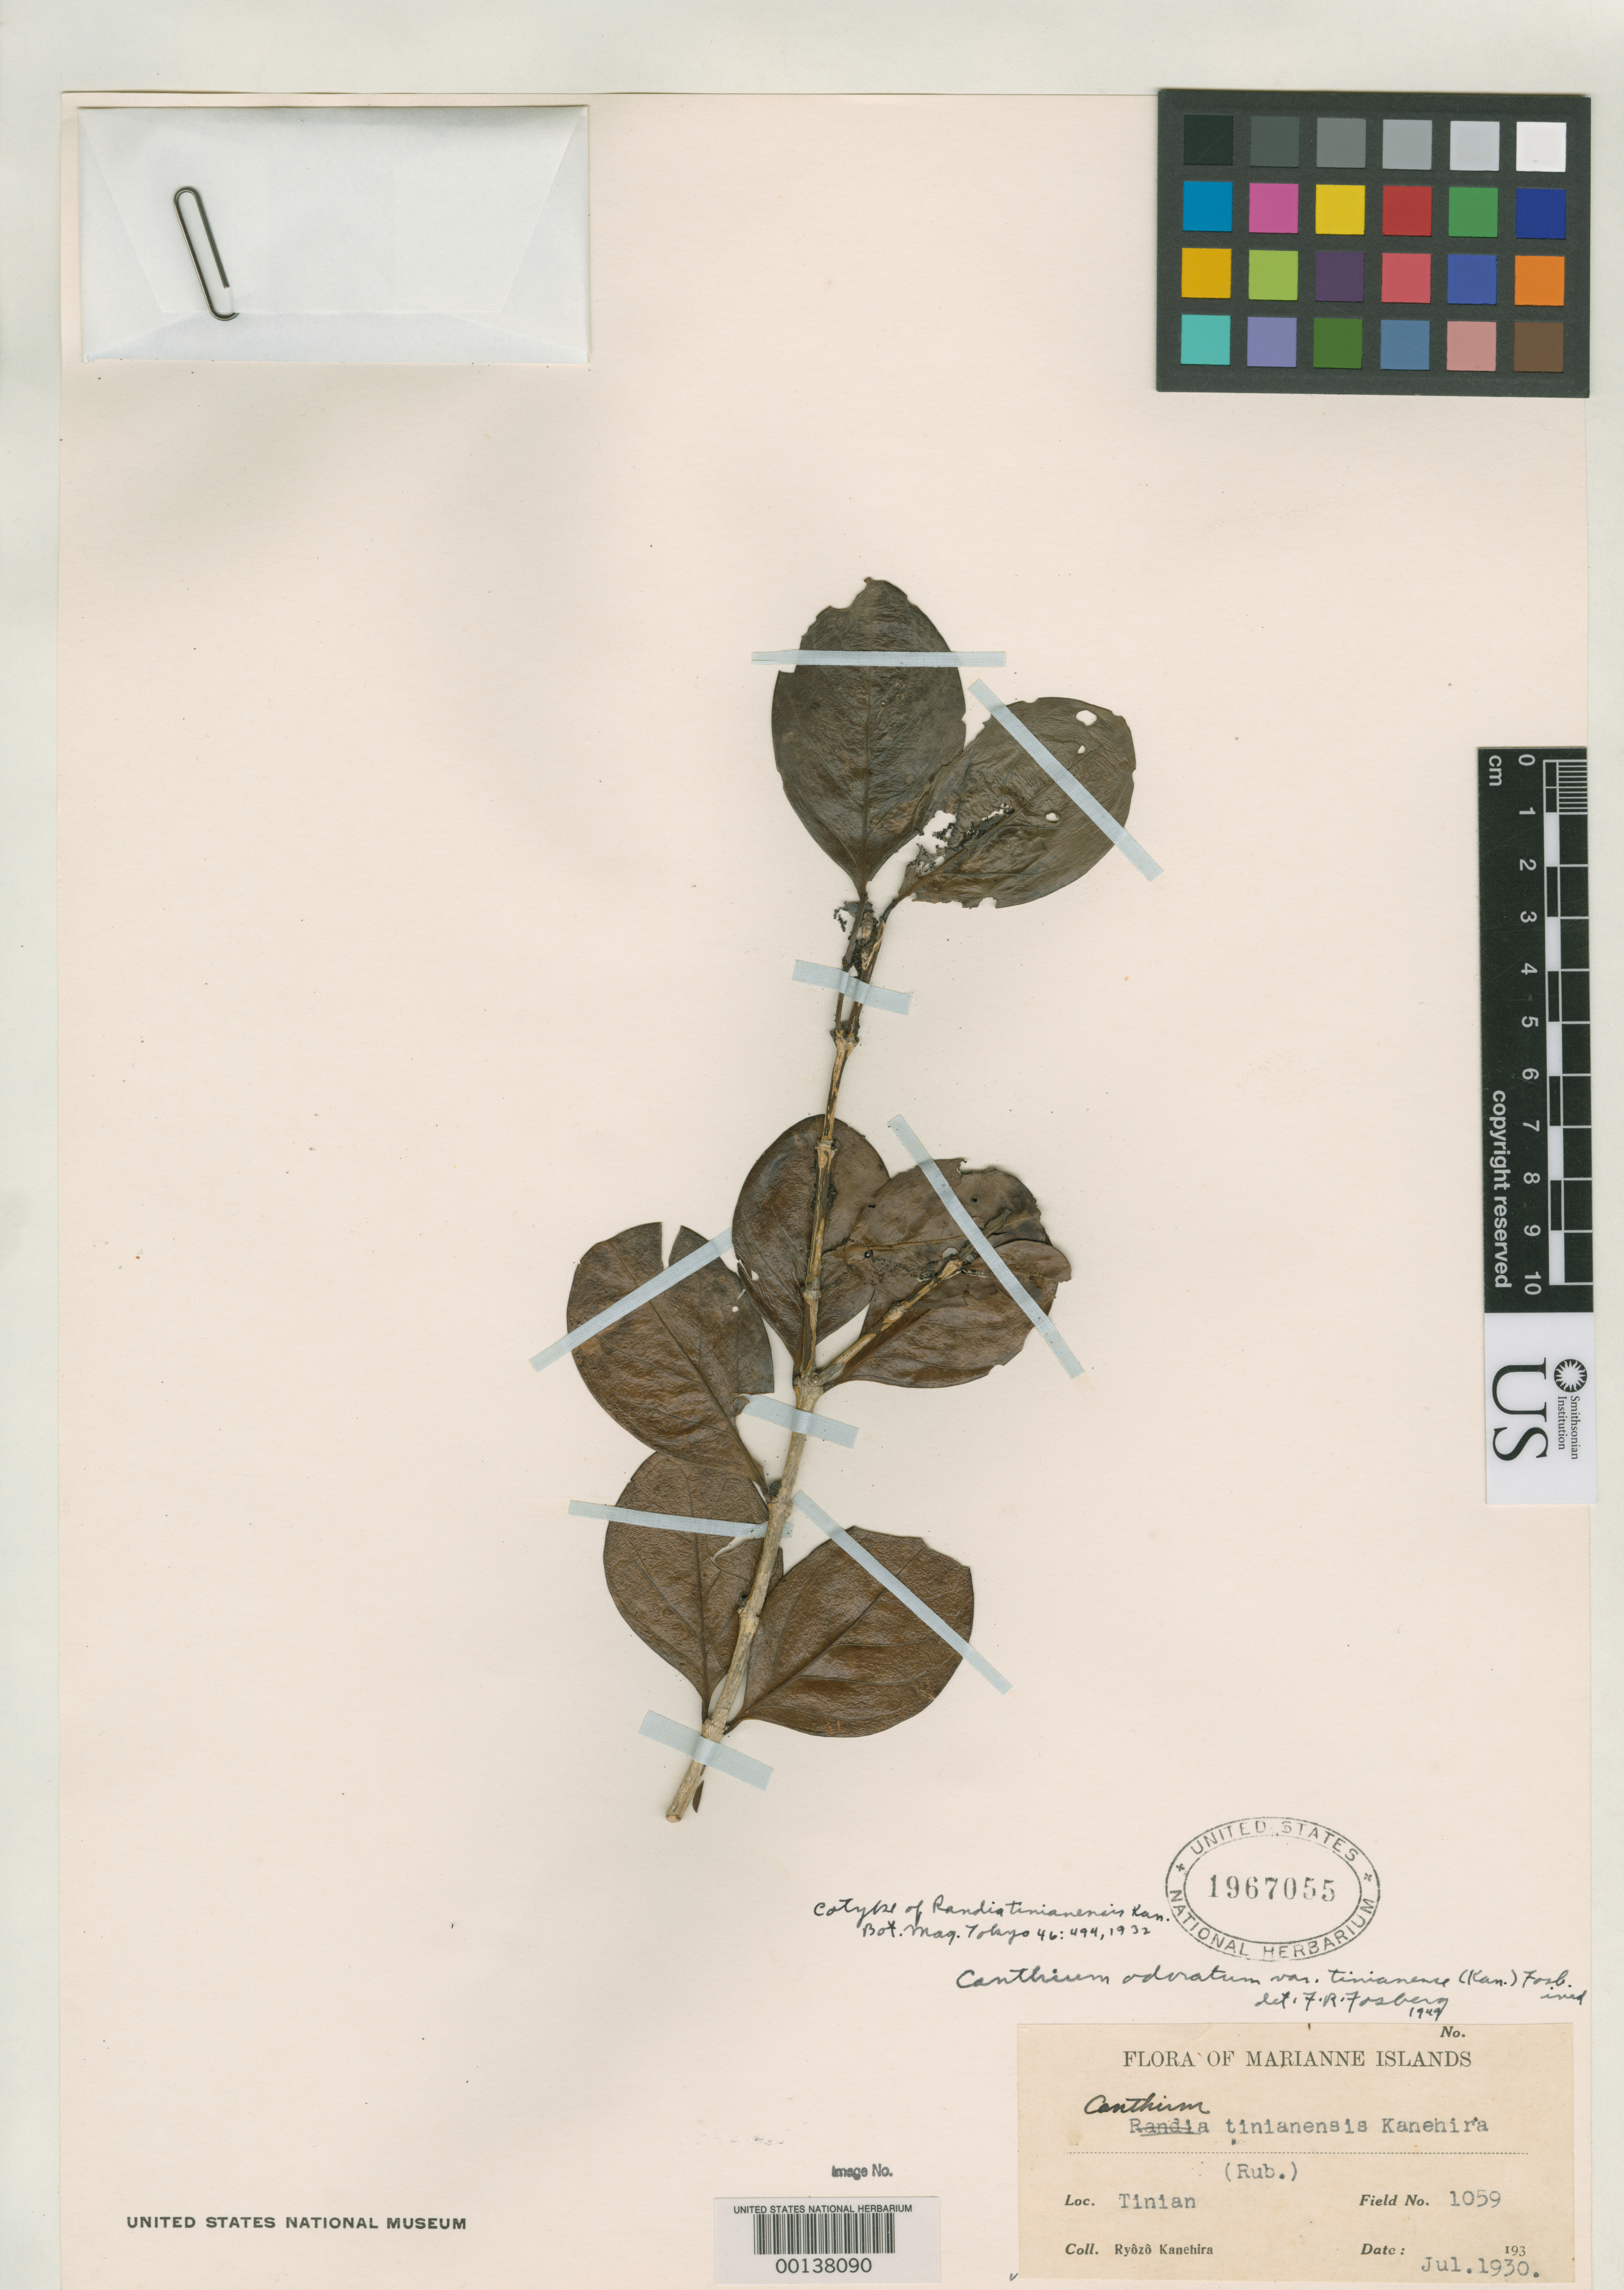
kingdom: Plantae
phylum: Tracheophyta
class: Magnoliopsida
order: Gentianales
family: Rubiaceae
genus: Randia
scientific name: Randia tinianensis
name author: Kaneh.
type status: Isosyntype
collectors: R. Kanehira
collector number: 1059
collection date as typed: Jul 1930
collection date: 1930-07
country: Northern Mariana Islands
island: Tinian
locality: Tiniana.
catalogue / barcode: US 1967055